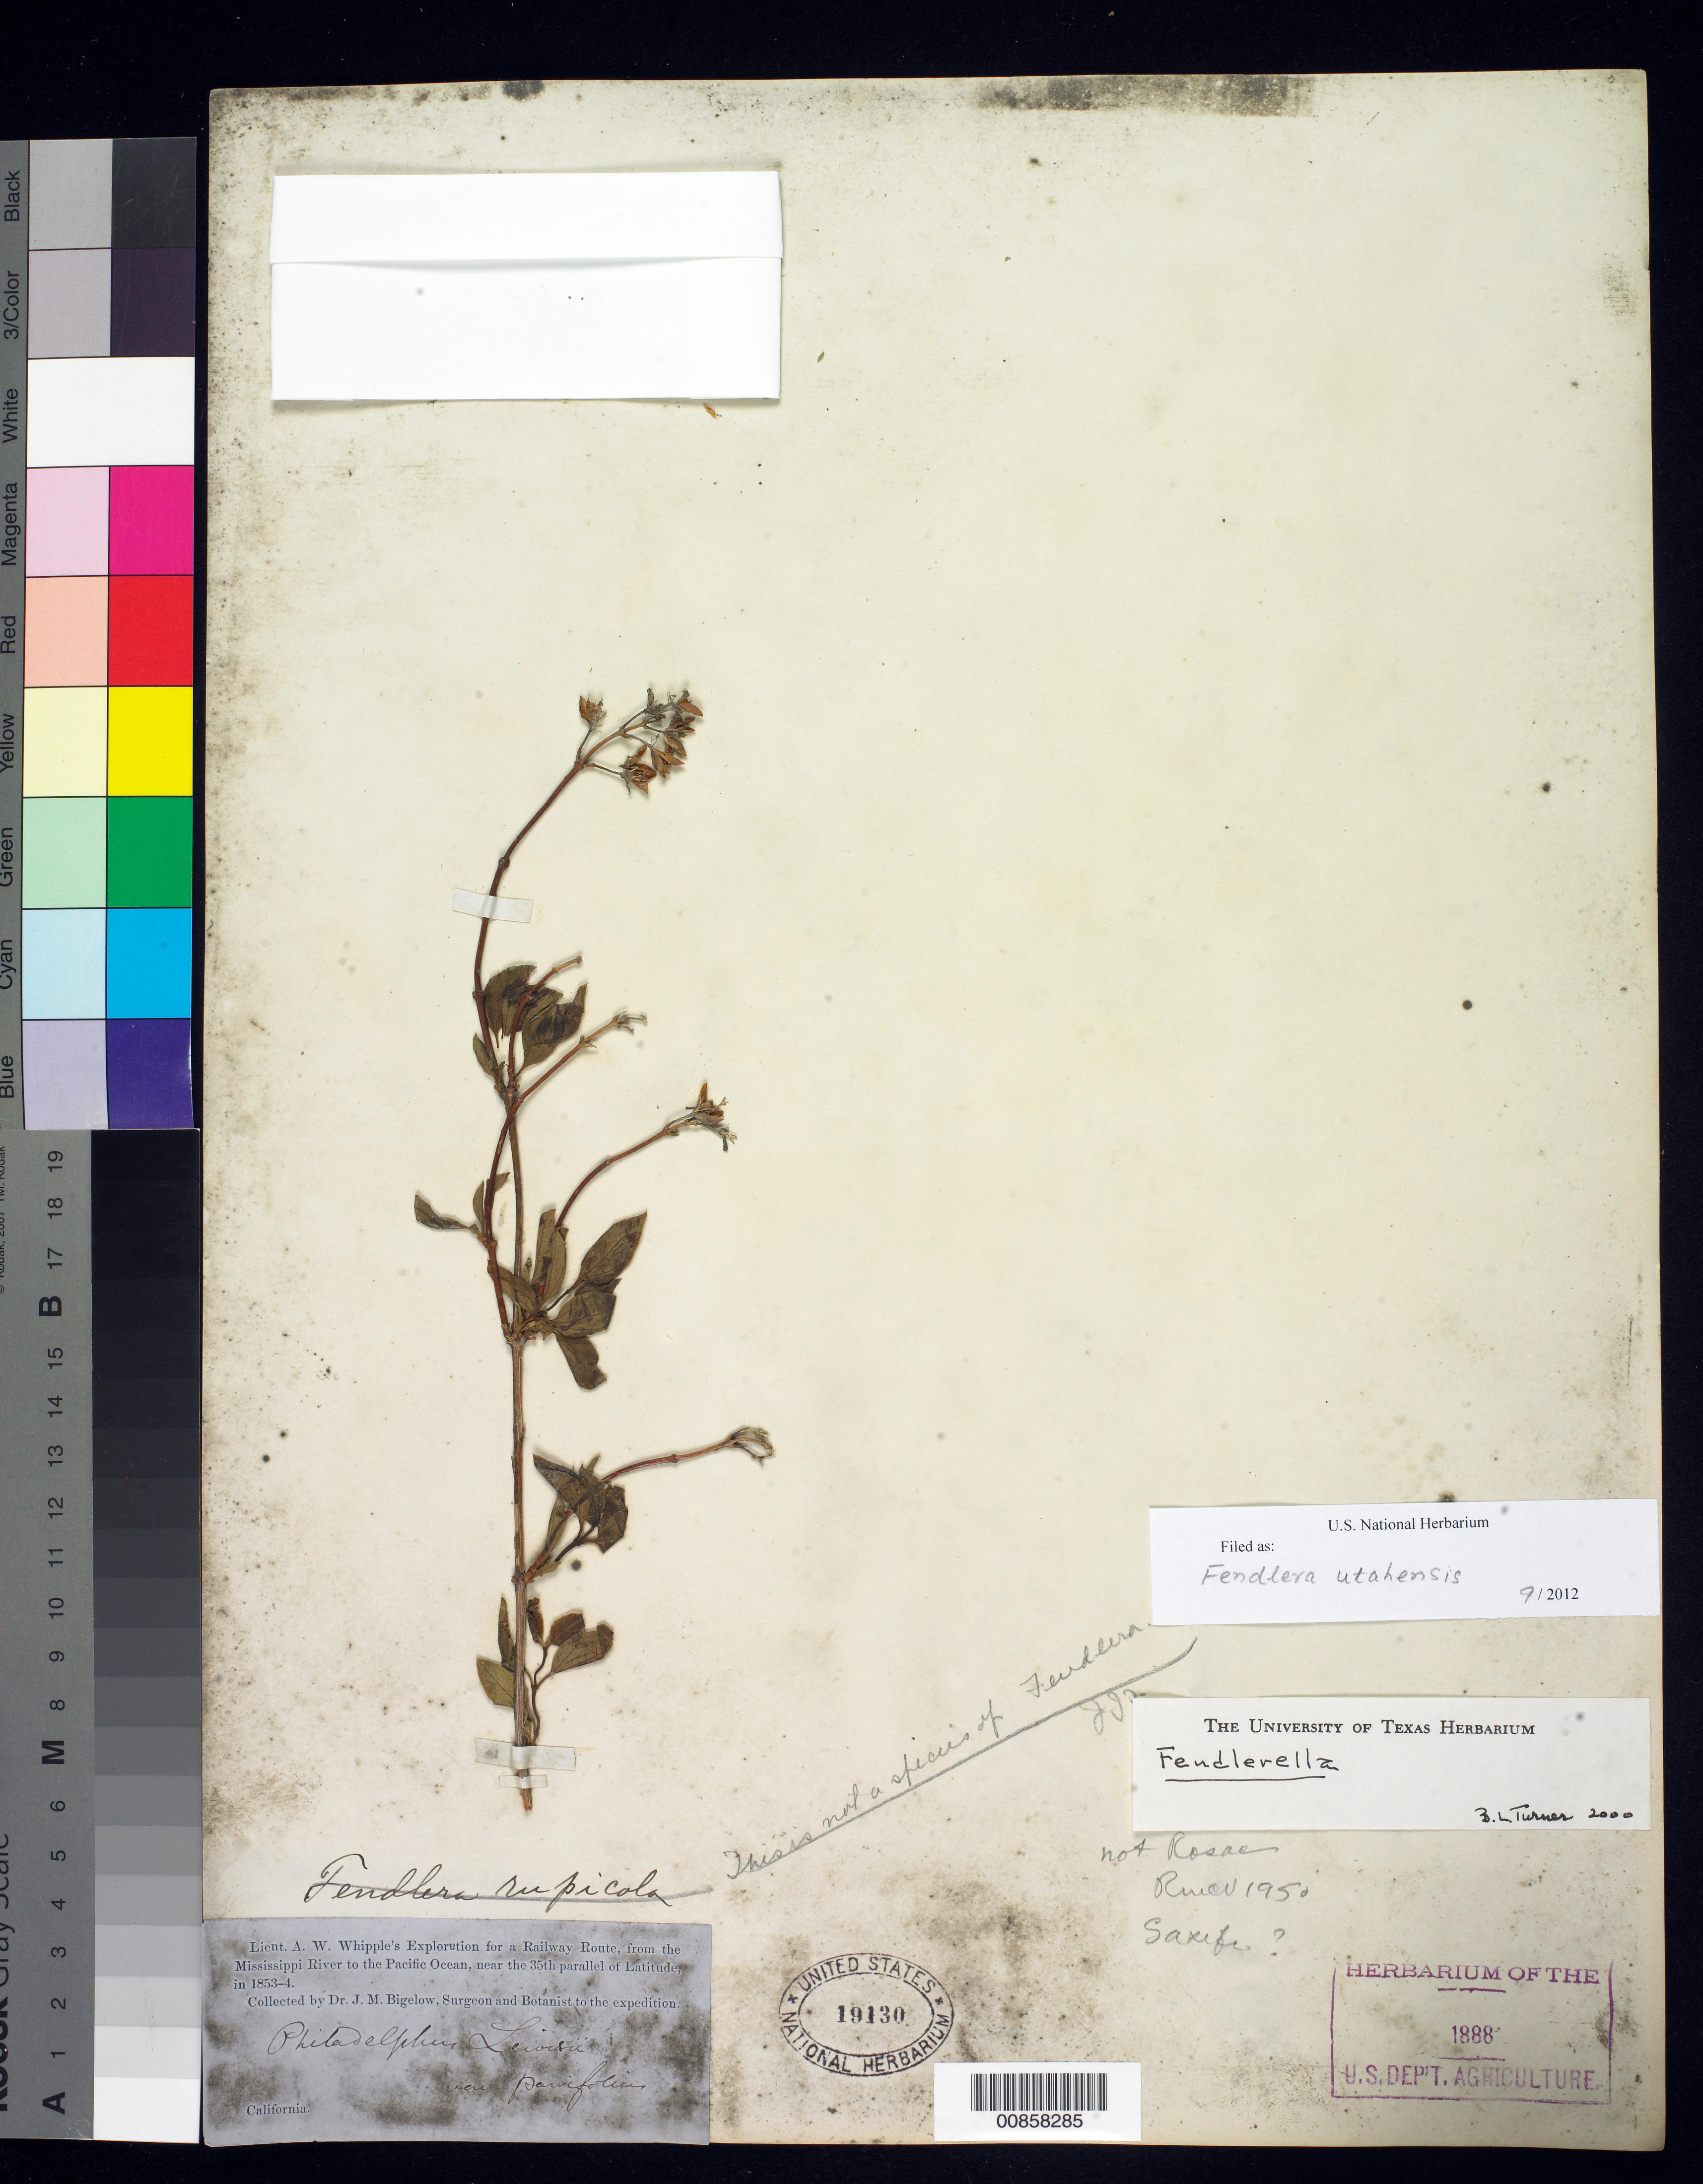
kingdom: Plantae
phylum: Tracheophyta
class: Magnoliopsida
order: Cornales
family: Hydrangeaceae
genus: Fendlerella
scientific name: Fendlerella utahensis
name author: (S. Watson) A. Heller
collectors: J. M. Bigelow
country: United States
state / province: California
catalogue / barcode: US 19130